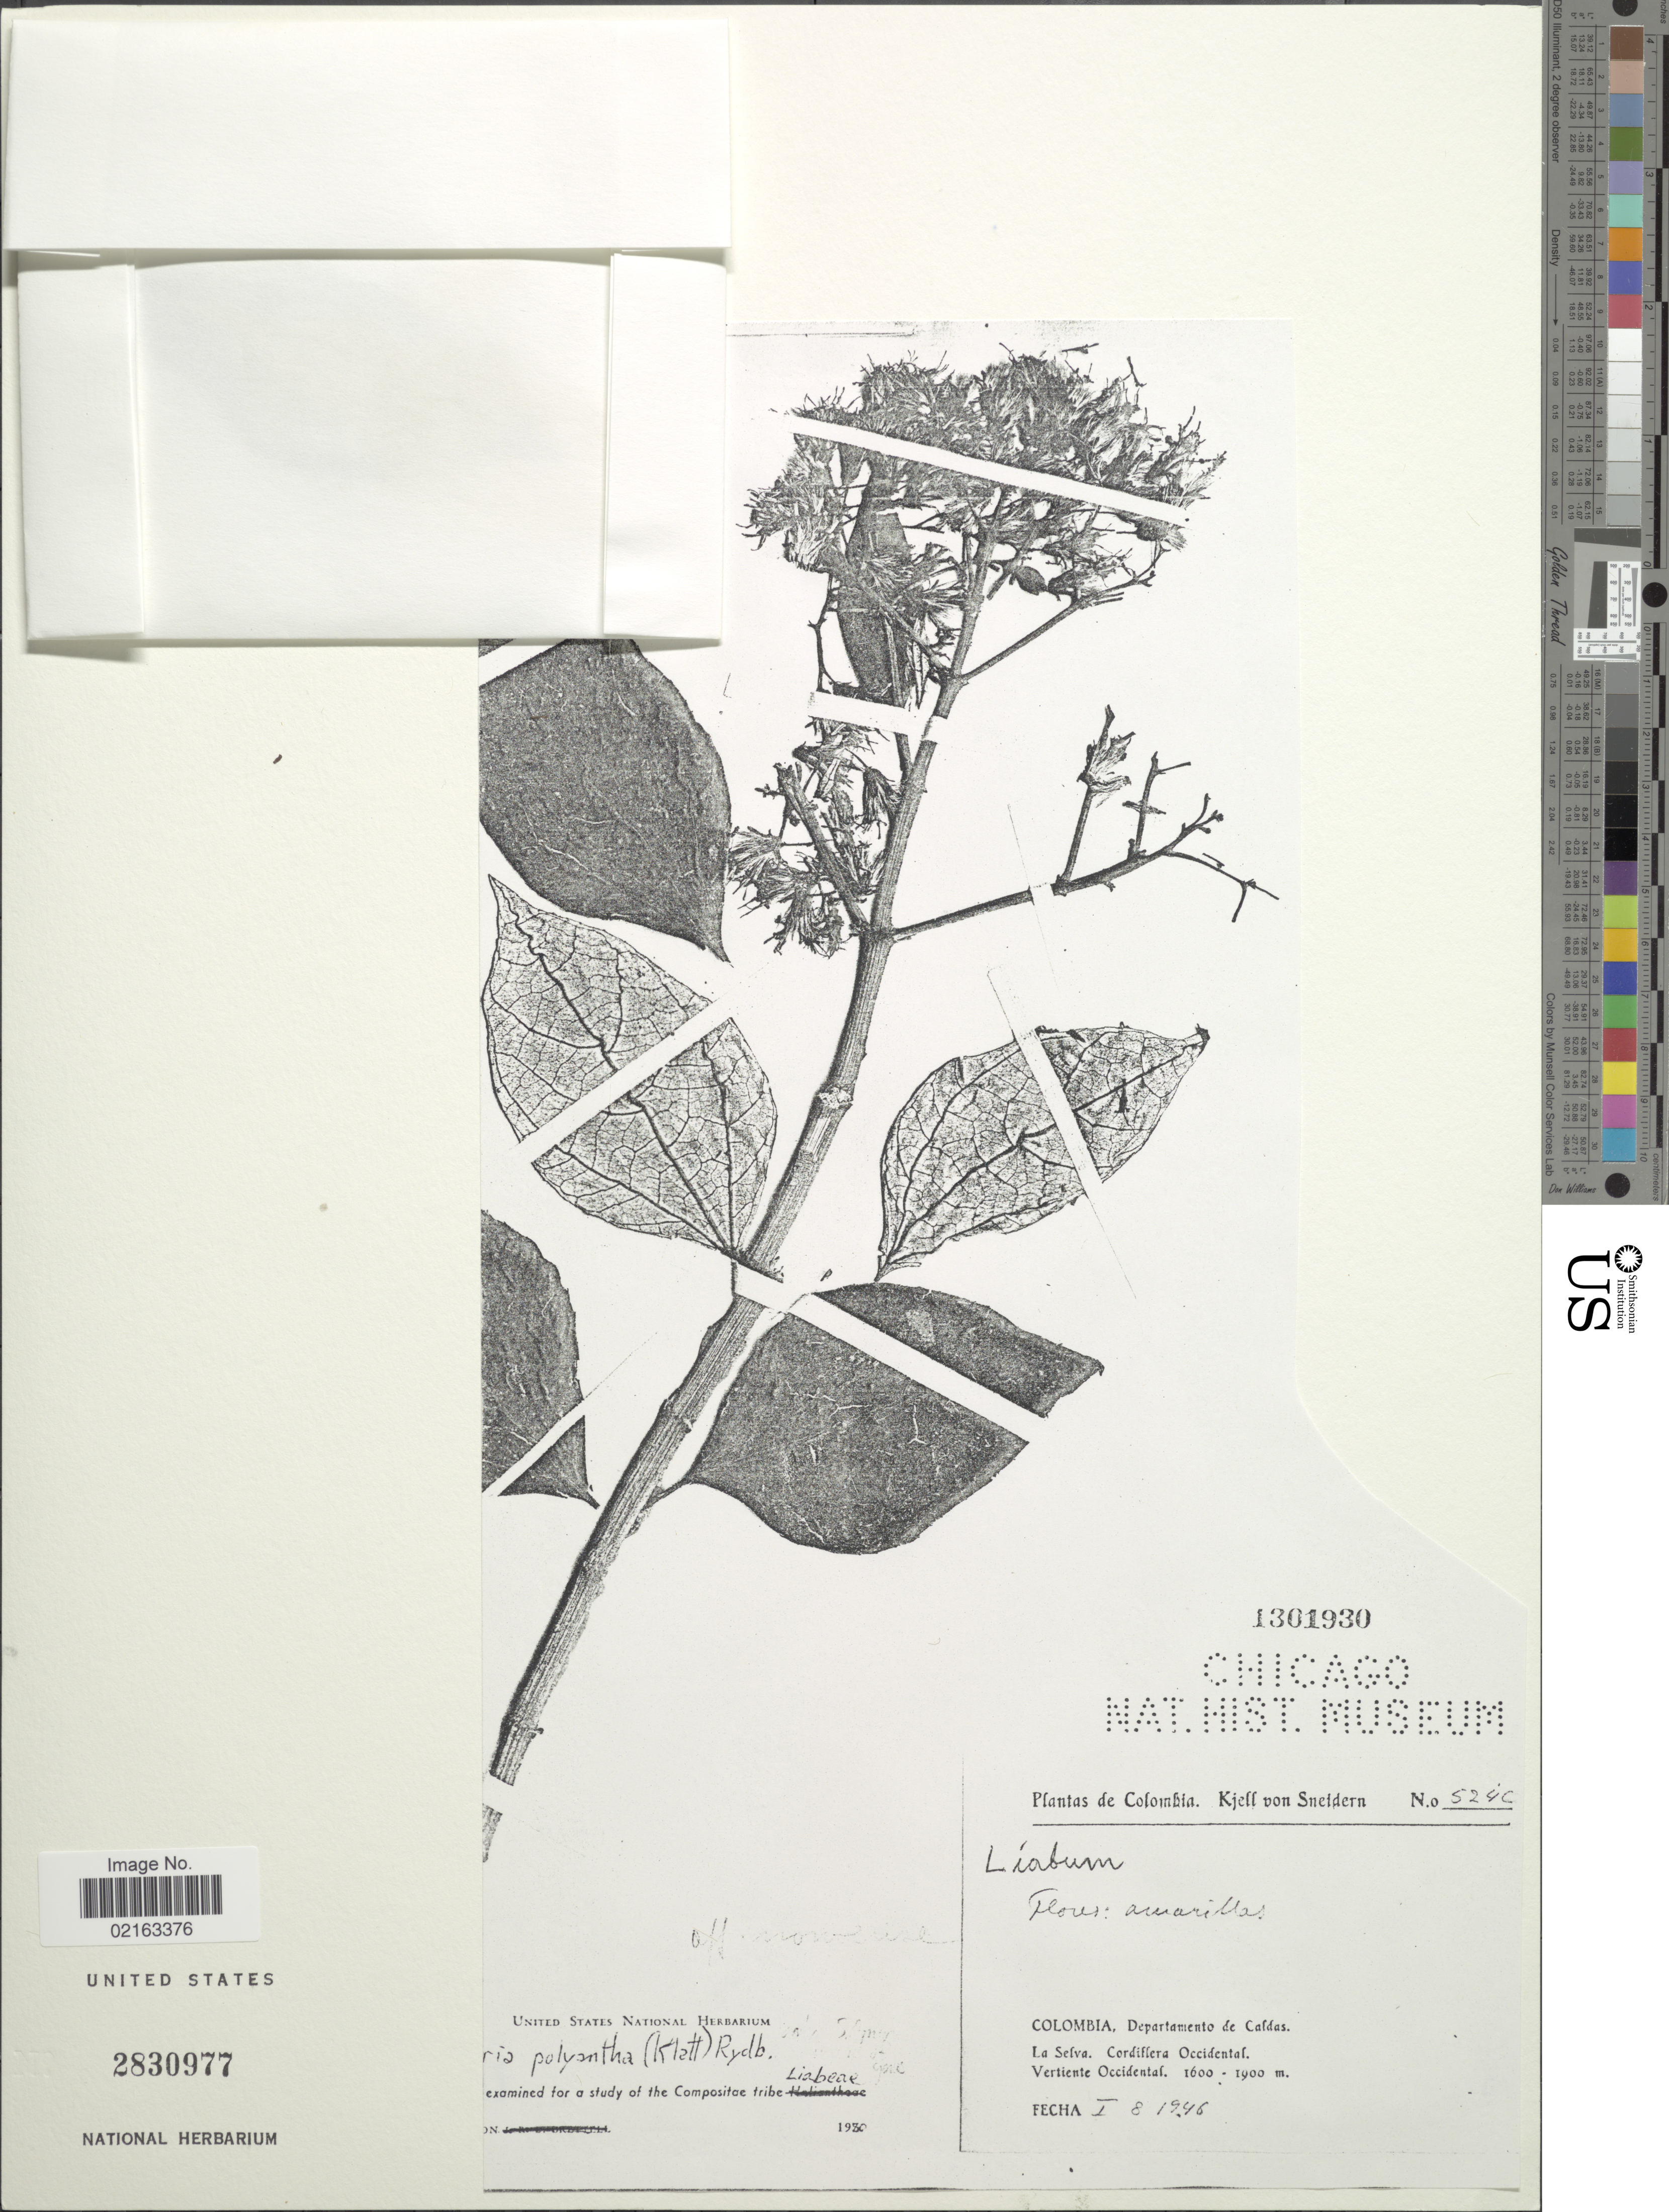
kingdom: Plantae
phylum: Tracheophyta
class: Magnoliopsida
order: Asterales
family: Asteraceae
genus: Sinclairia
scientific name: Sinclairia polyantha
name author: (Klatt) Rydb.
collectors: K. von Sneidern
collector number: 5240*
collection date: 1946-01-08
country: Colombia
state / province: Caldas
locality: Colombia, Departamento de Caldas. La Selva. Cordillera Occidental. Vertiente Occidental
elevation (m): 1600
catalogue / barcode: US 2830977